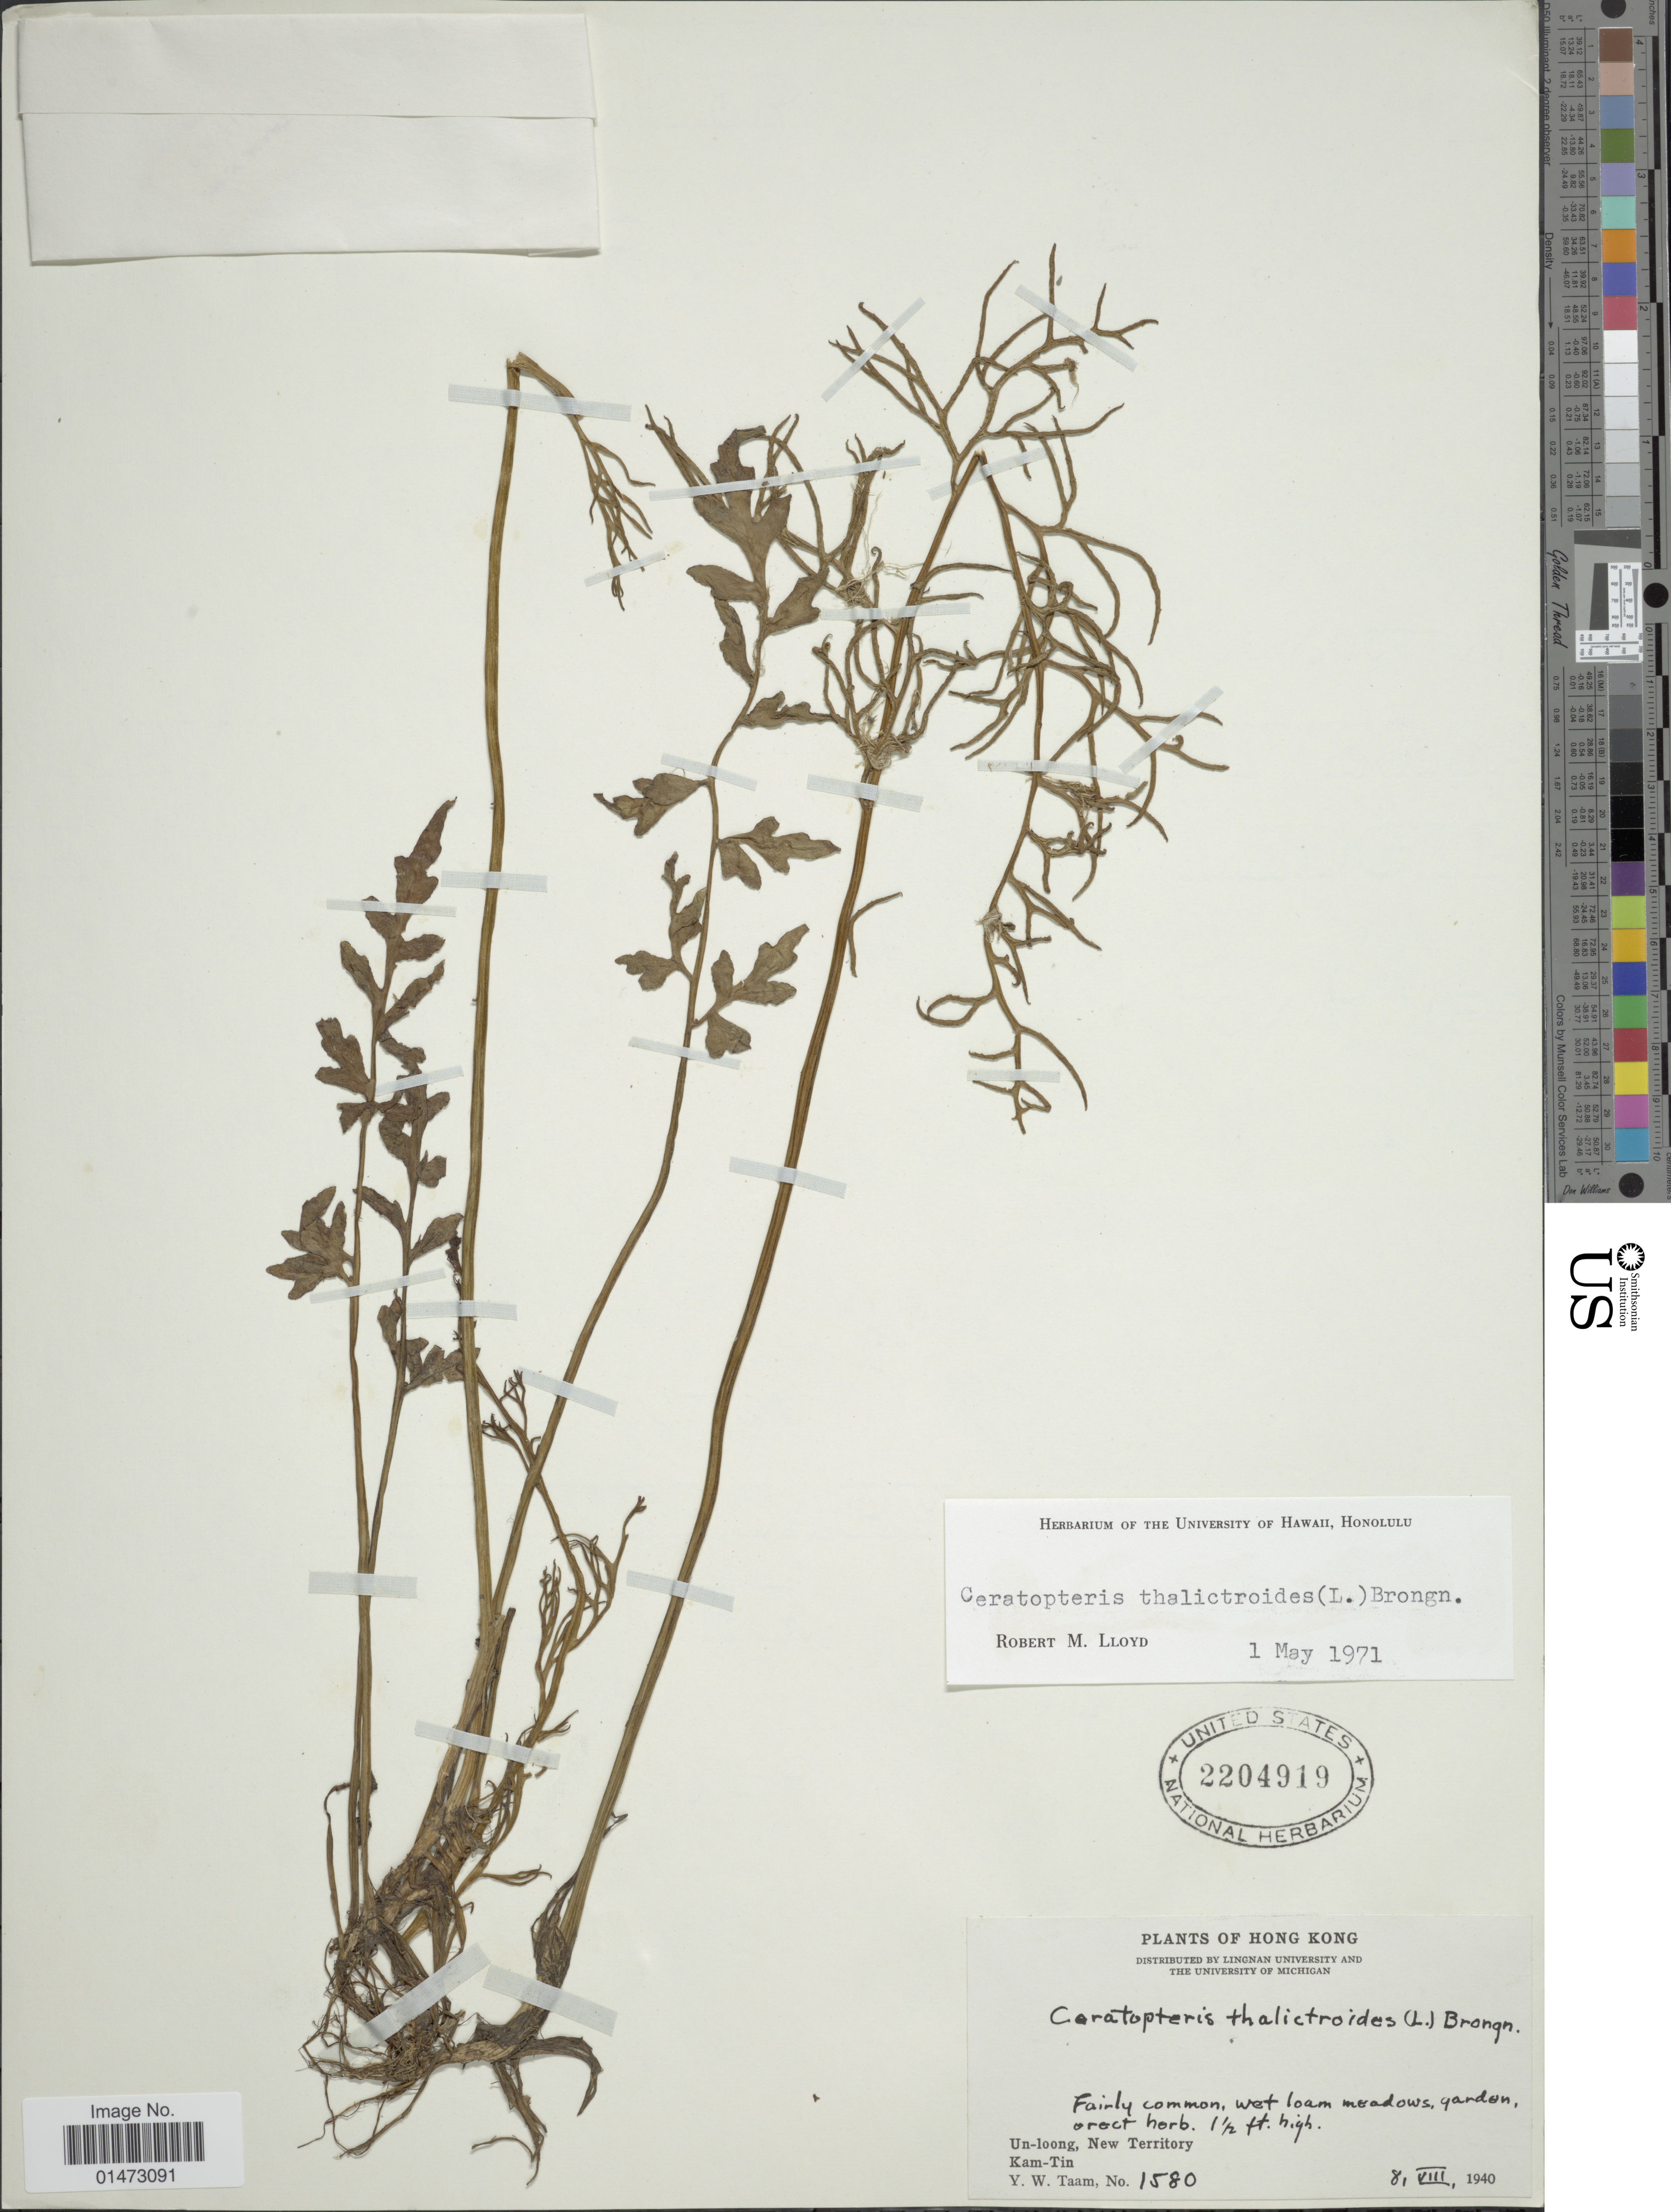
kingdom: Plantae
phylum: Tracheophyta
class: Polypodiopsida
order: Polypodiales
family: Pteridaceae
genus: Ceratopteris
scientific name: Ceratopteris thalictroides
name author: (L.) Brongn.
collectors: Y. W. Taam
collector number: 1580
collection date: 1940-08-08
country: China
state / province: Hong Kong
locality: Un-loong, New Territory. Kam-Tin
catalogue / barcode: US 2204919